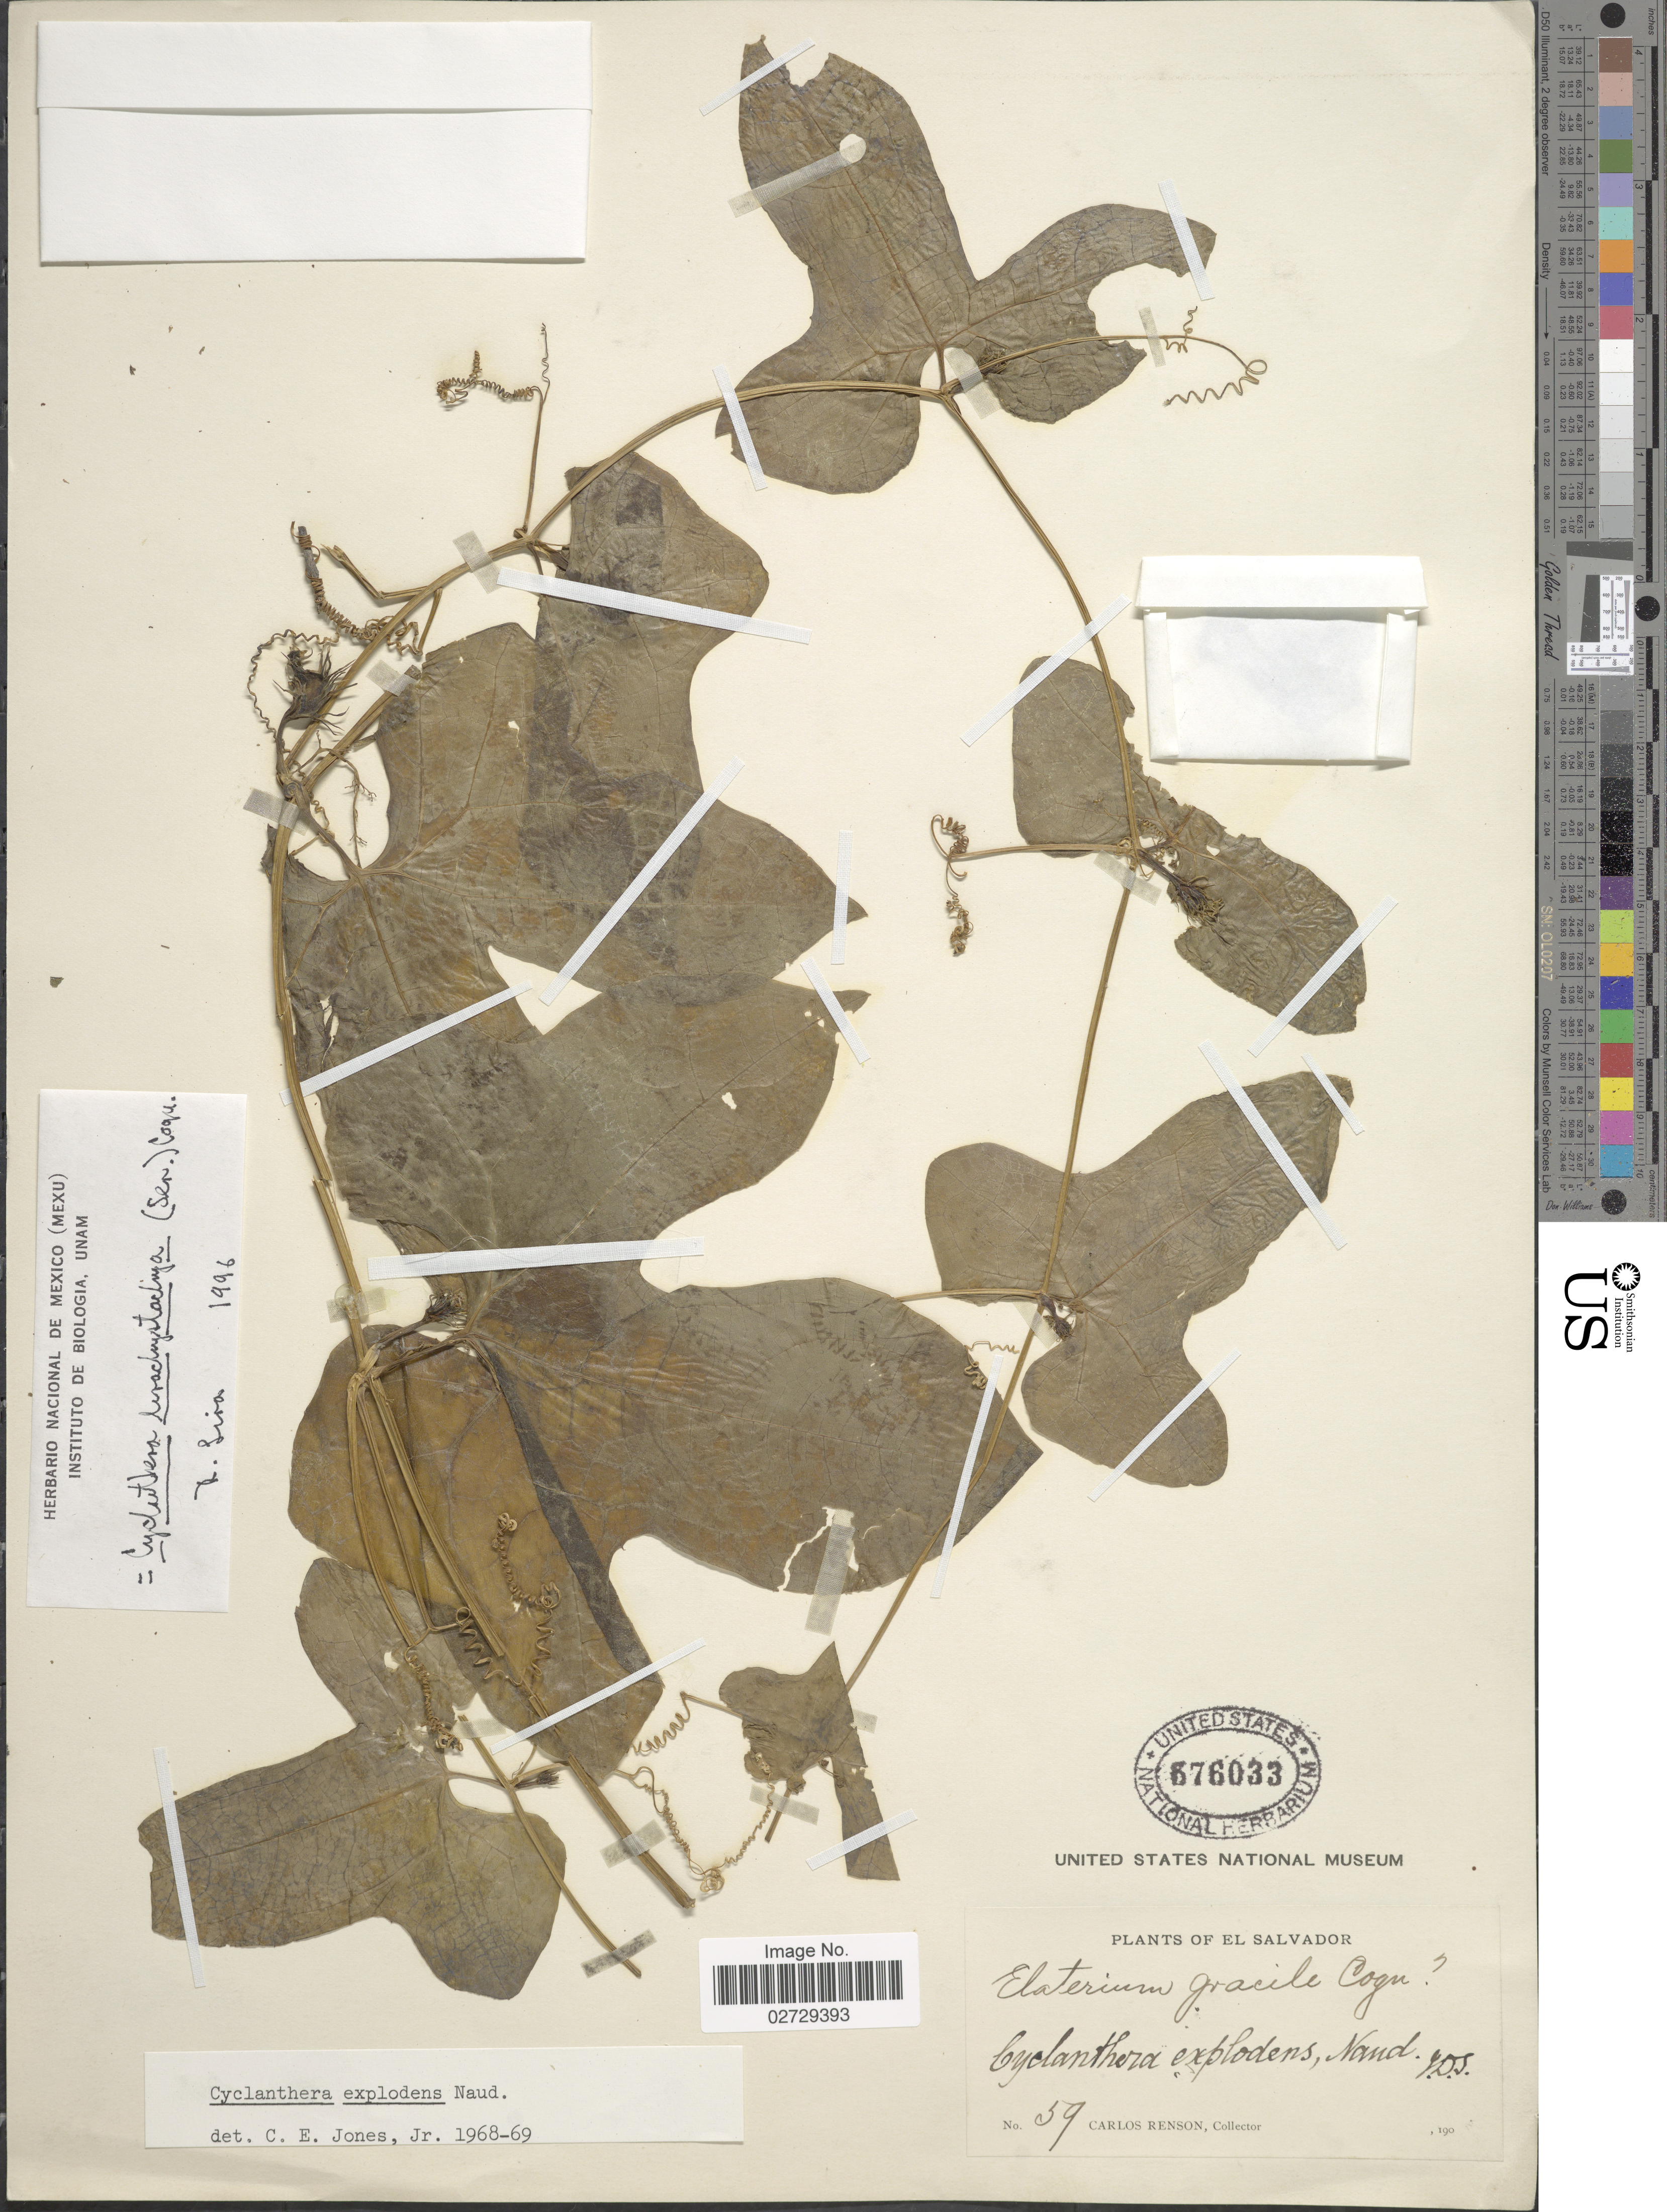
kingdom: Plantae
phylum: Tracheophyta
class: Magnoliopsida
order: Cucurbitales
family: Cucurbitaceae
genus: Cyclanthera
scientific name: Cyclanthera brachystachya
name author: (DC.) Cogn.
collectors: C. Renson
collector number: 59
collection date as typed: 190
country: El Salvador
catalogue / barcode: US 576033